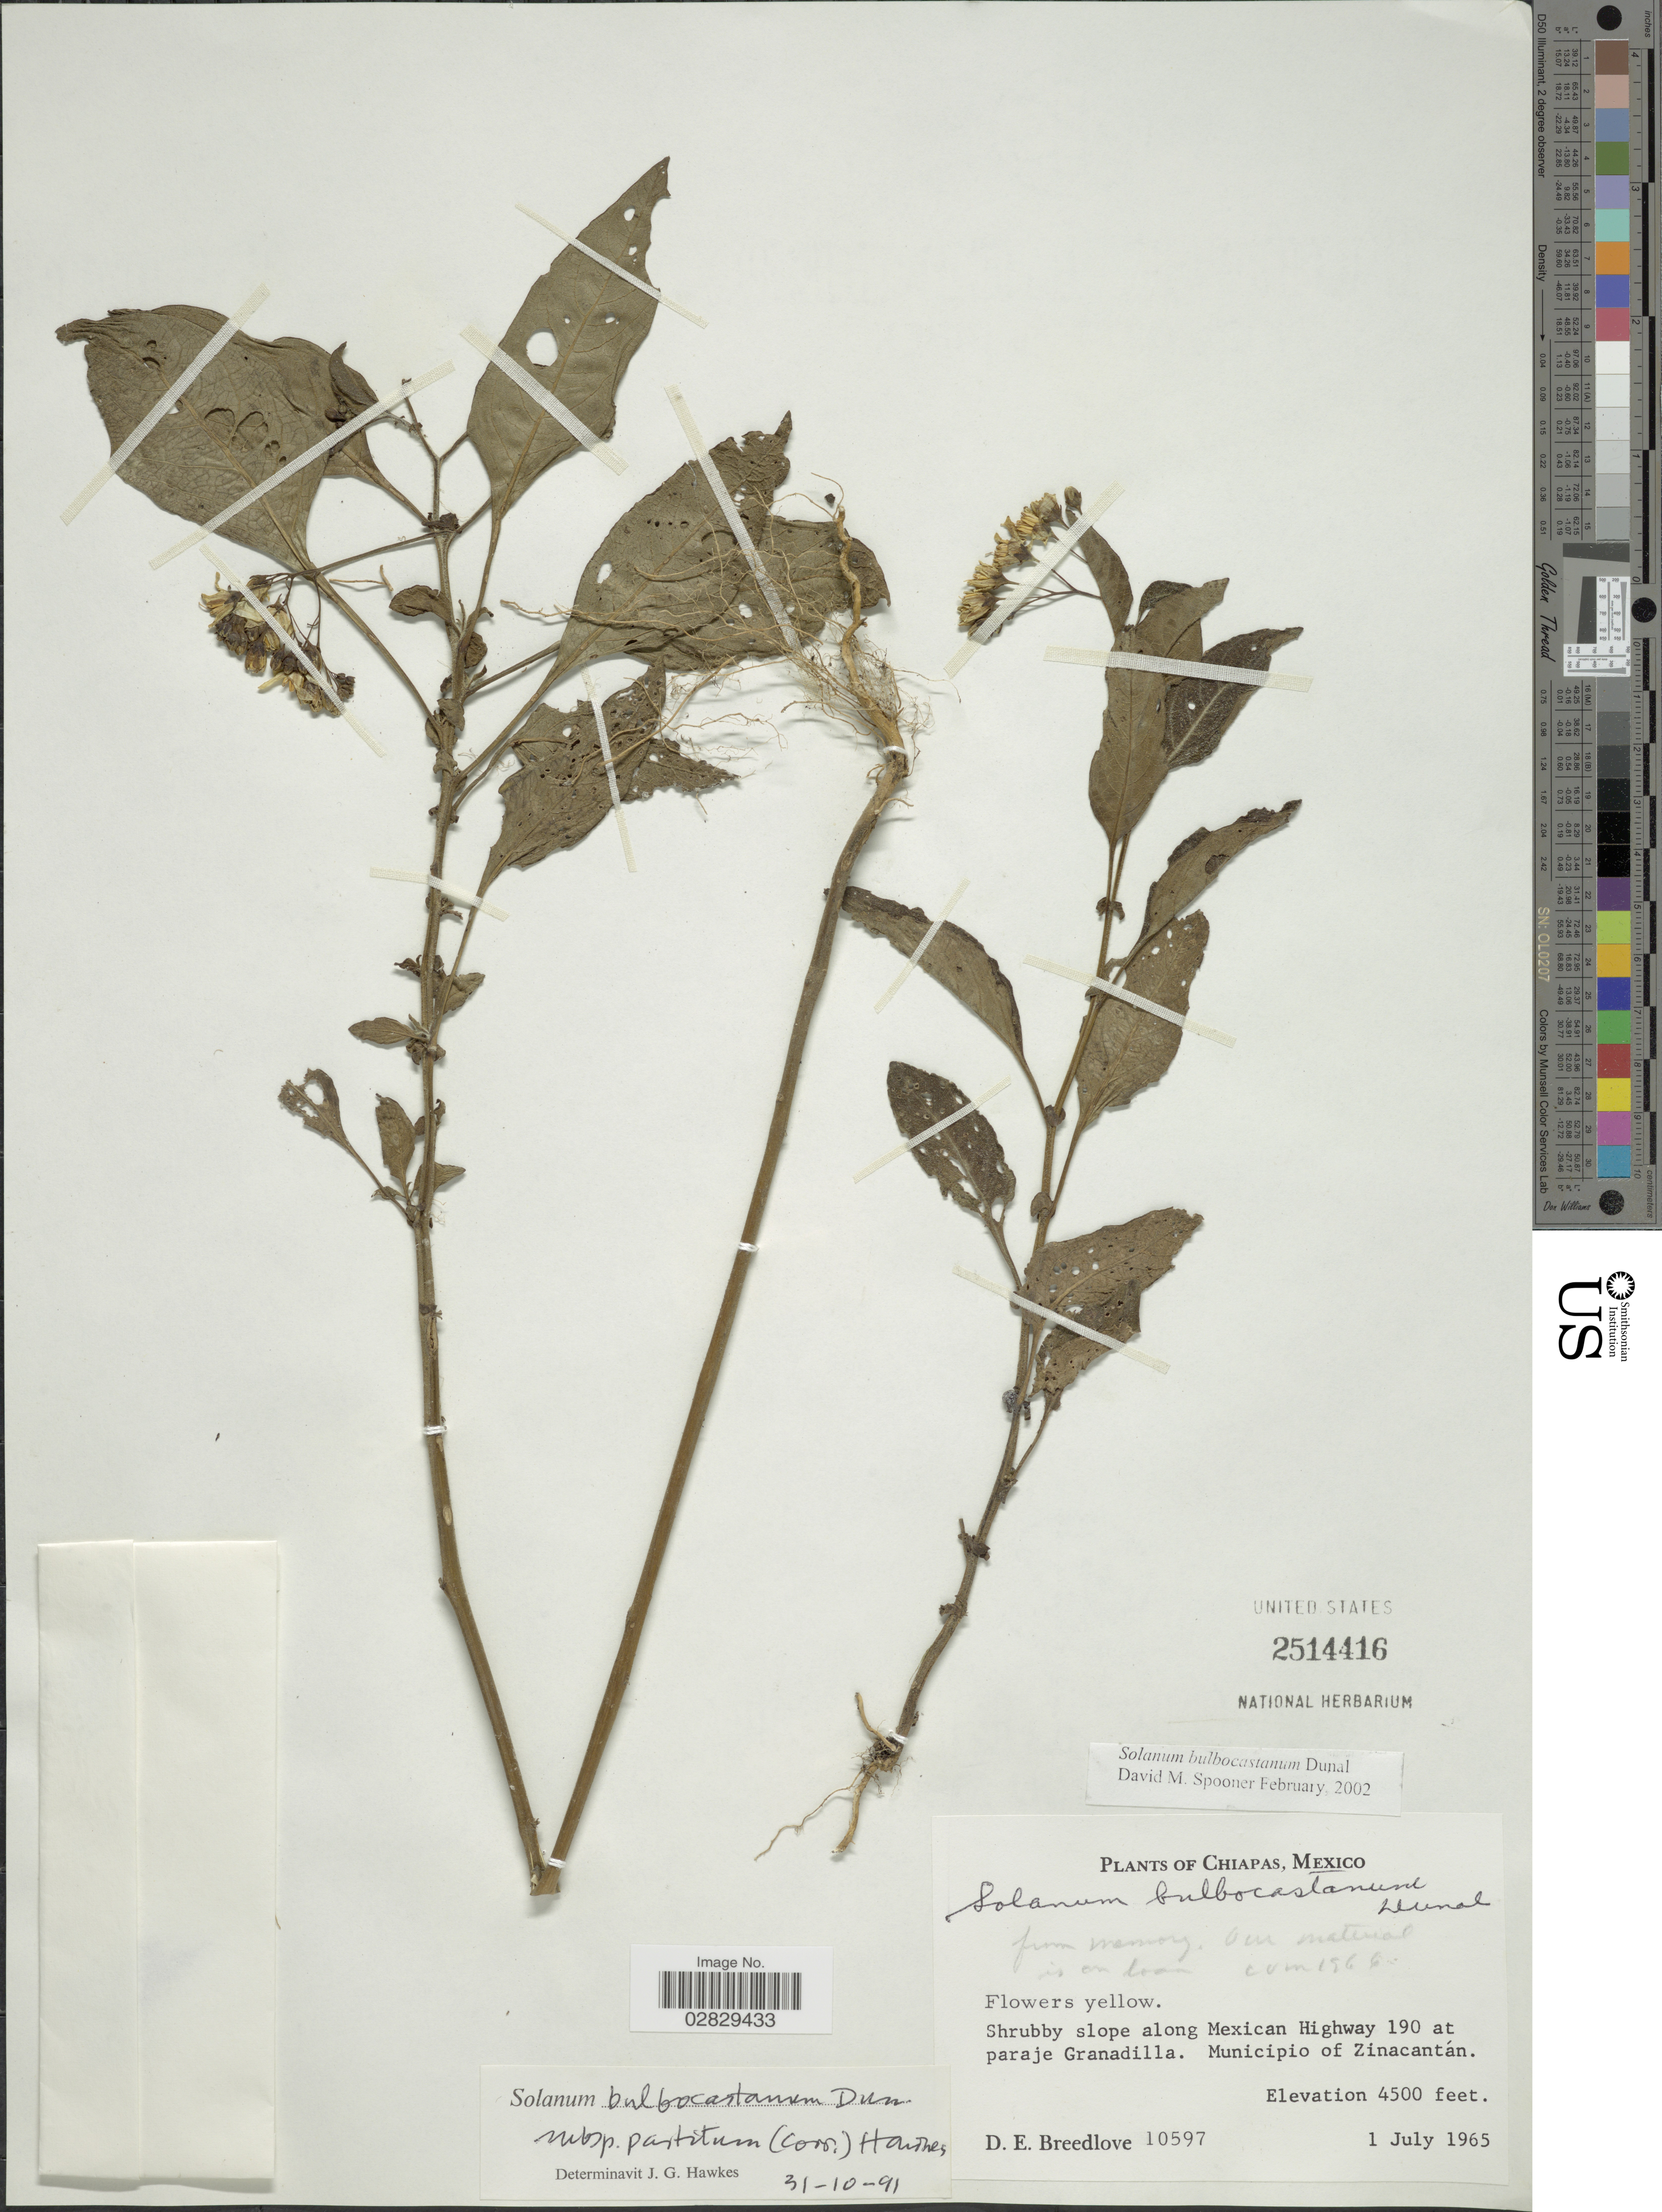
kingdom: Plantae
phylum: Tracheophyta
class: Magnoliopsida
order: Solanales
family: Solanaceae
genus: Solanum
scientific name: Solanum bulbocastanum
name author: Dunal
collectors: D. E. Breedlove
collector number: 10597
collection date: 1965-07-01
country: Mexico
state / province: Chiapas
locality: Shrubby slope along Mexican Highway 190 at paraje Granadilla. Municipio of Zinacantán.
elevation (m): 1372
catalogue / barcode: US 2514416